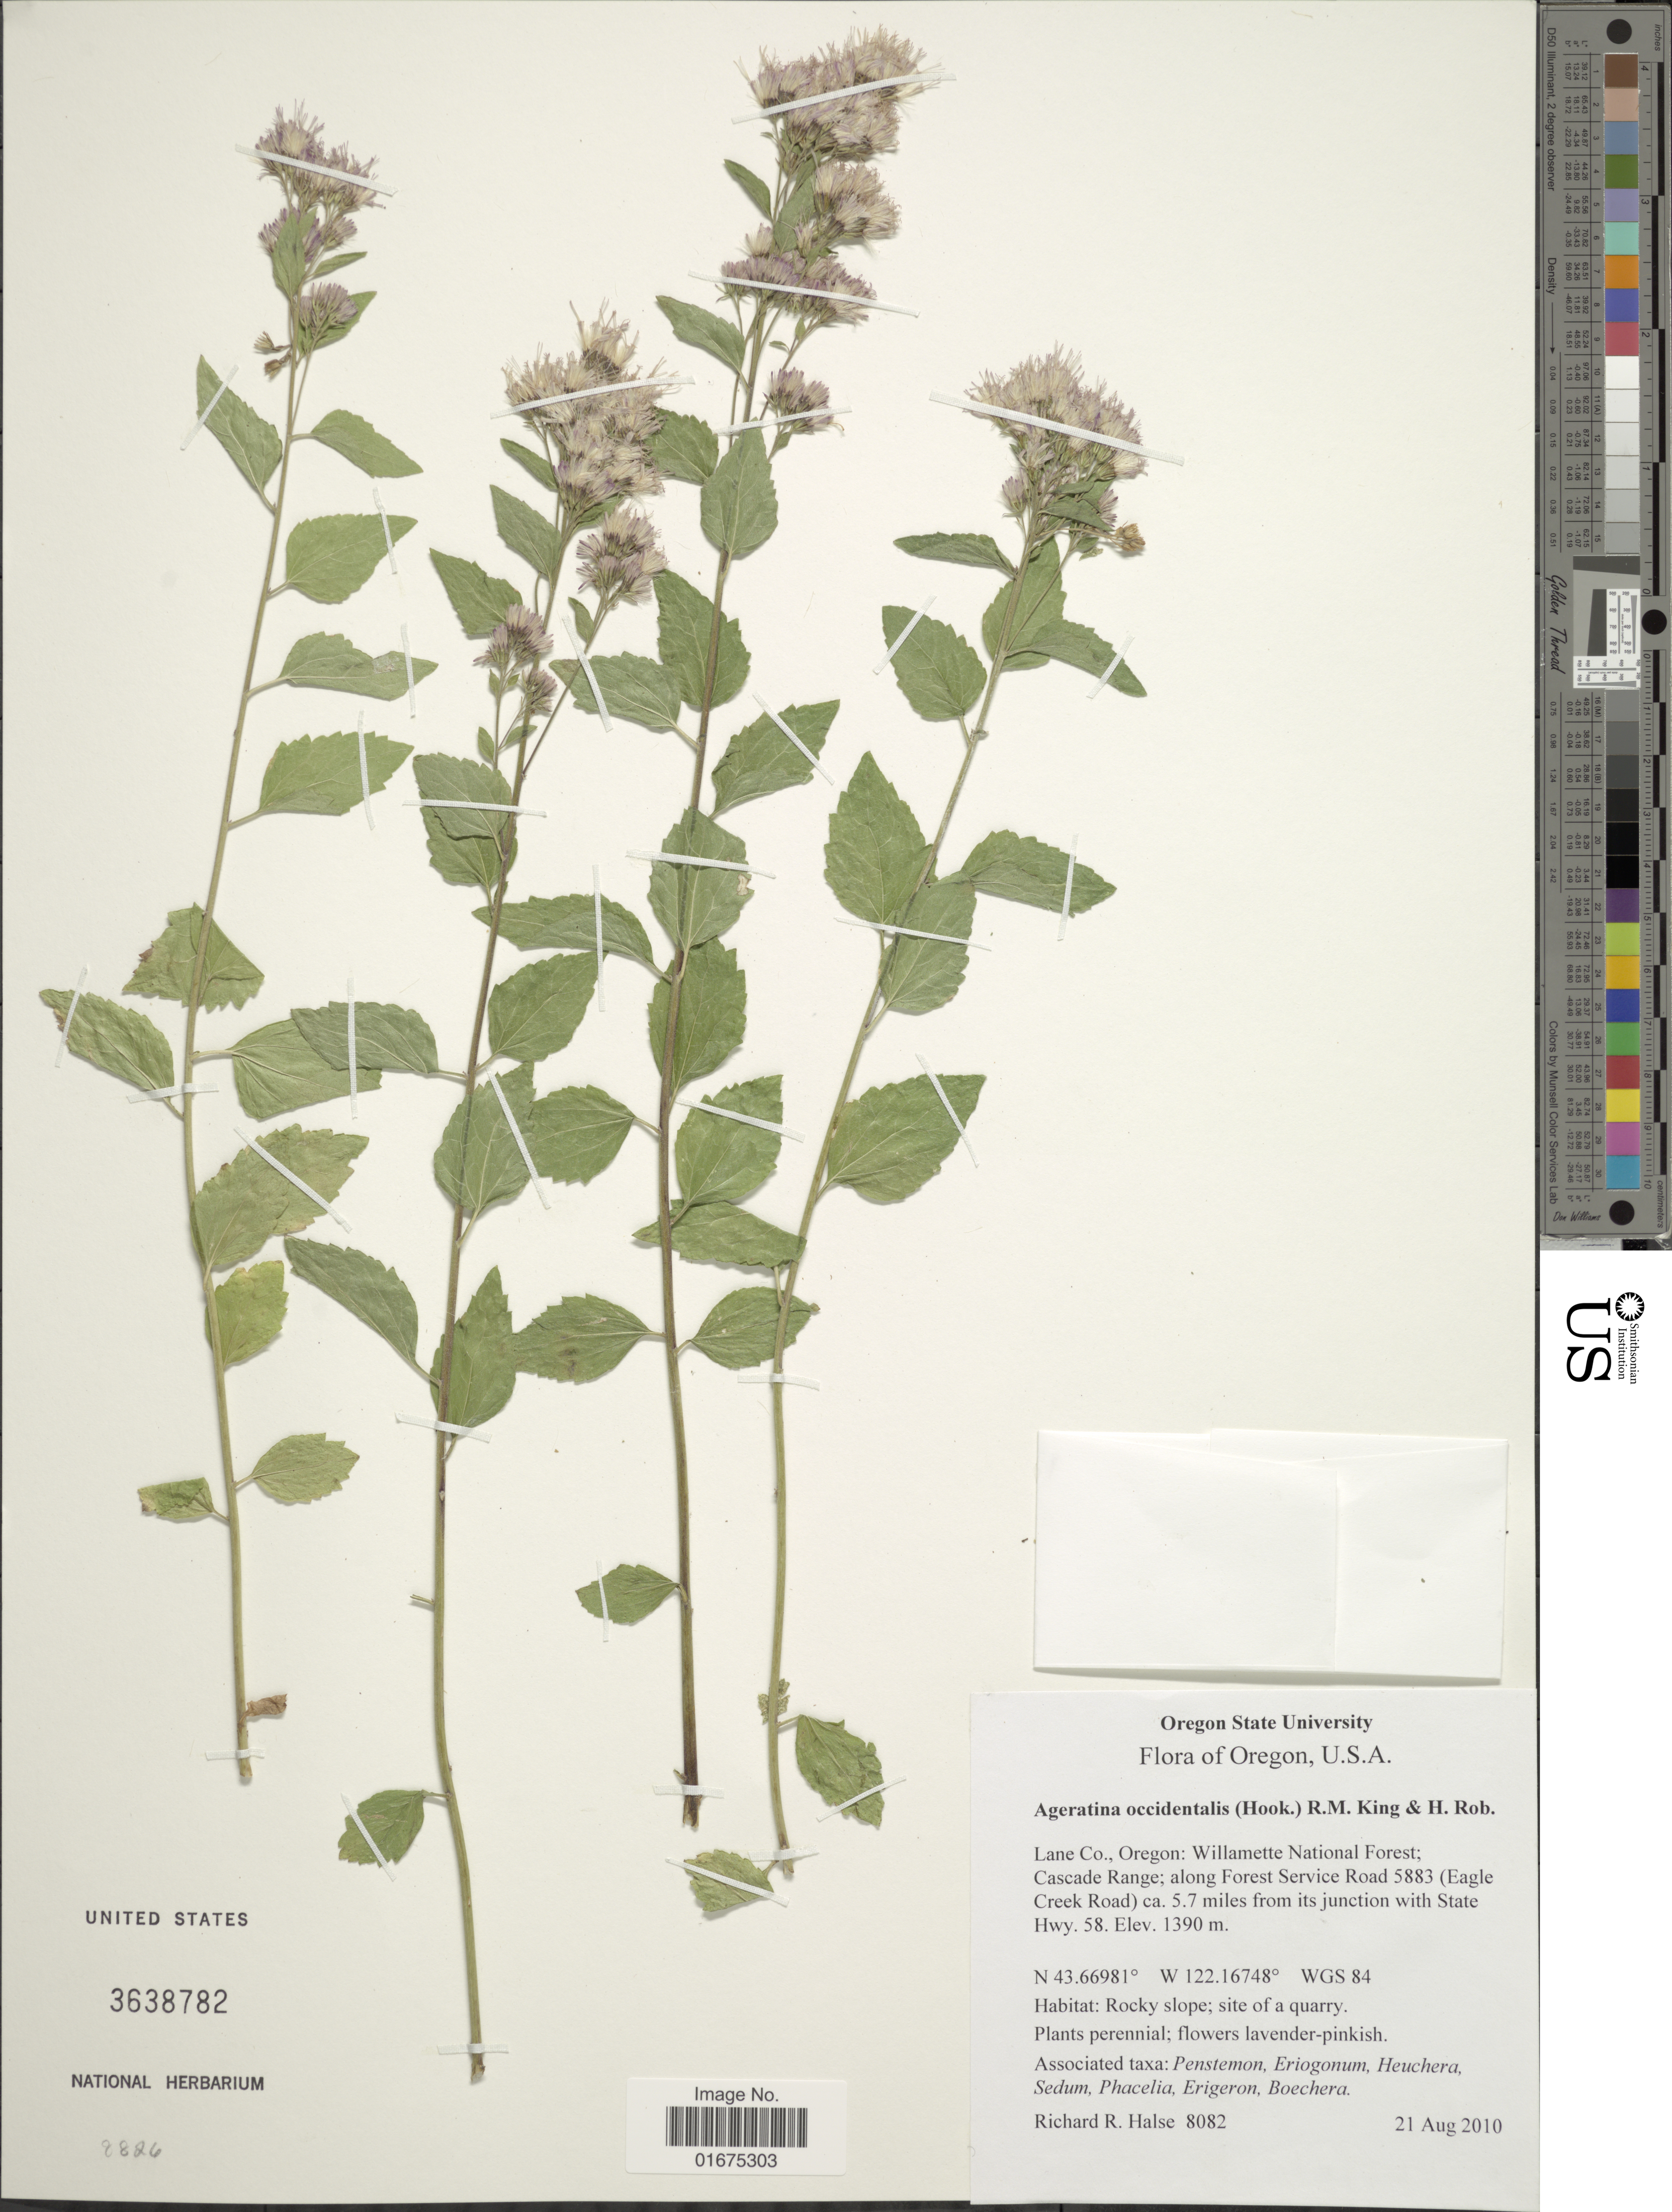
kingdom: Plantae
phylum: Tracheophyta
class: Magnoliopsida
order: Asterales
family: Asteraceae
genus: Ageratina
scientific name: Ageratina occidentalis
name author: (Hook.) R.M. King & H. Rob.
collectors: R. Halse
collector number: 8082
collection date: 2010-08-21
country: United States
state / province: Oregon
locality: Lance Co.: Willamette National Forest; Cascade Range: along Forest Service Road 5883 (Eagle Creek Road) ca. 5.7 miles from its junction with State Hwy. 58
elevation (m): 1390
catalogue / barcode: US 3638782